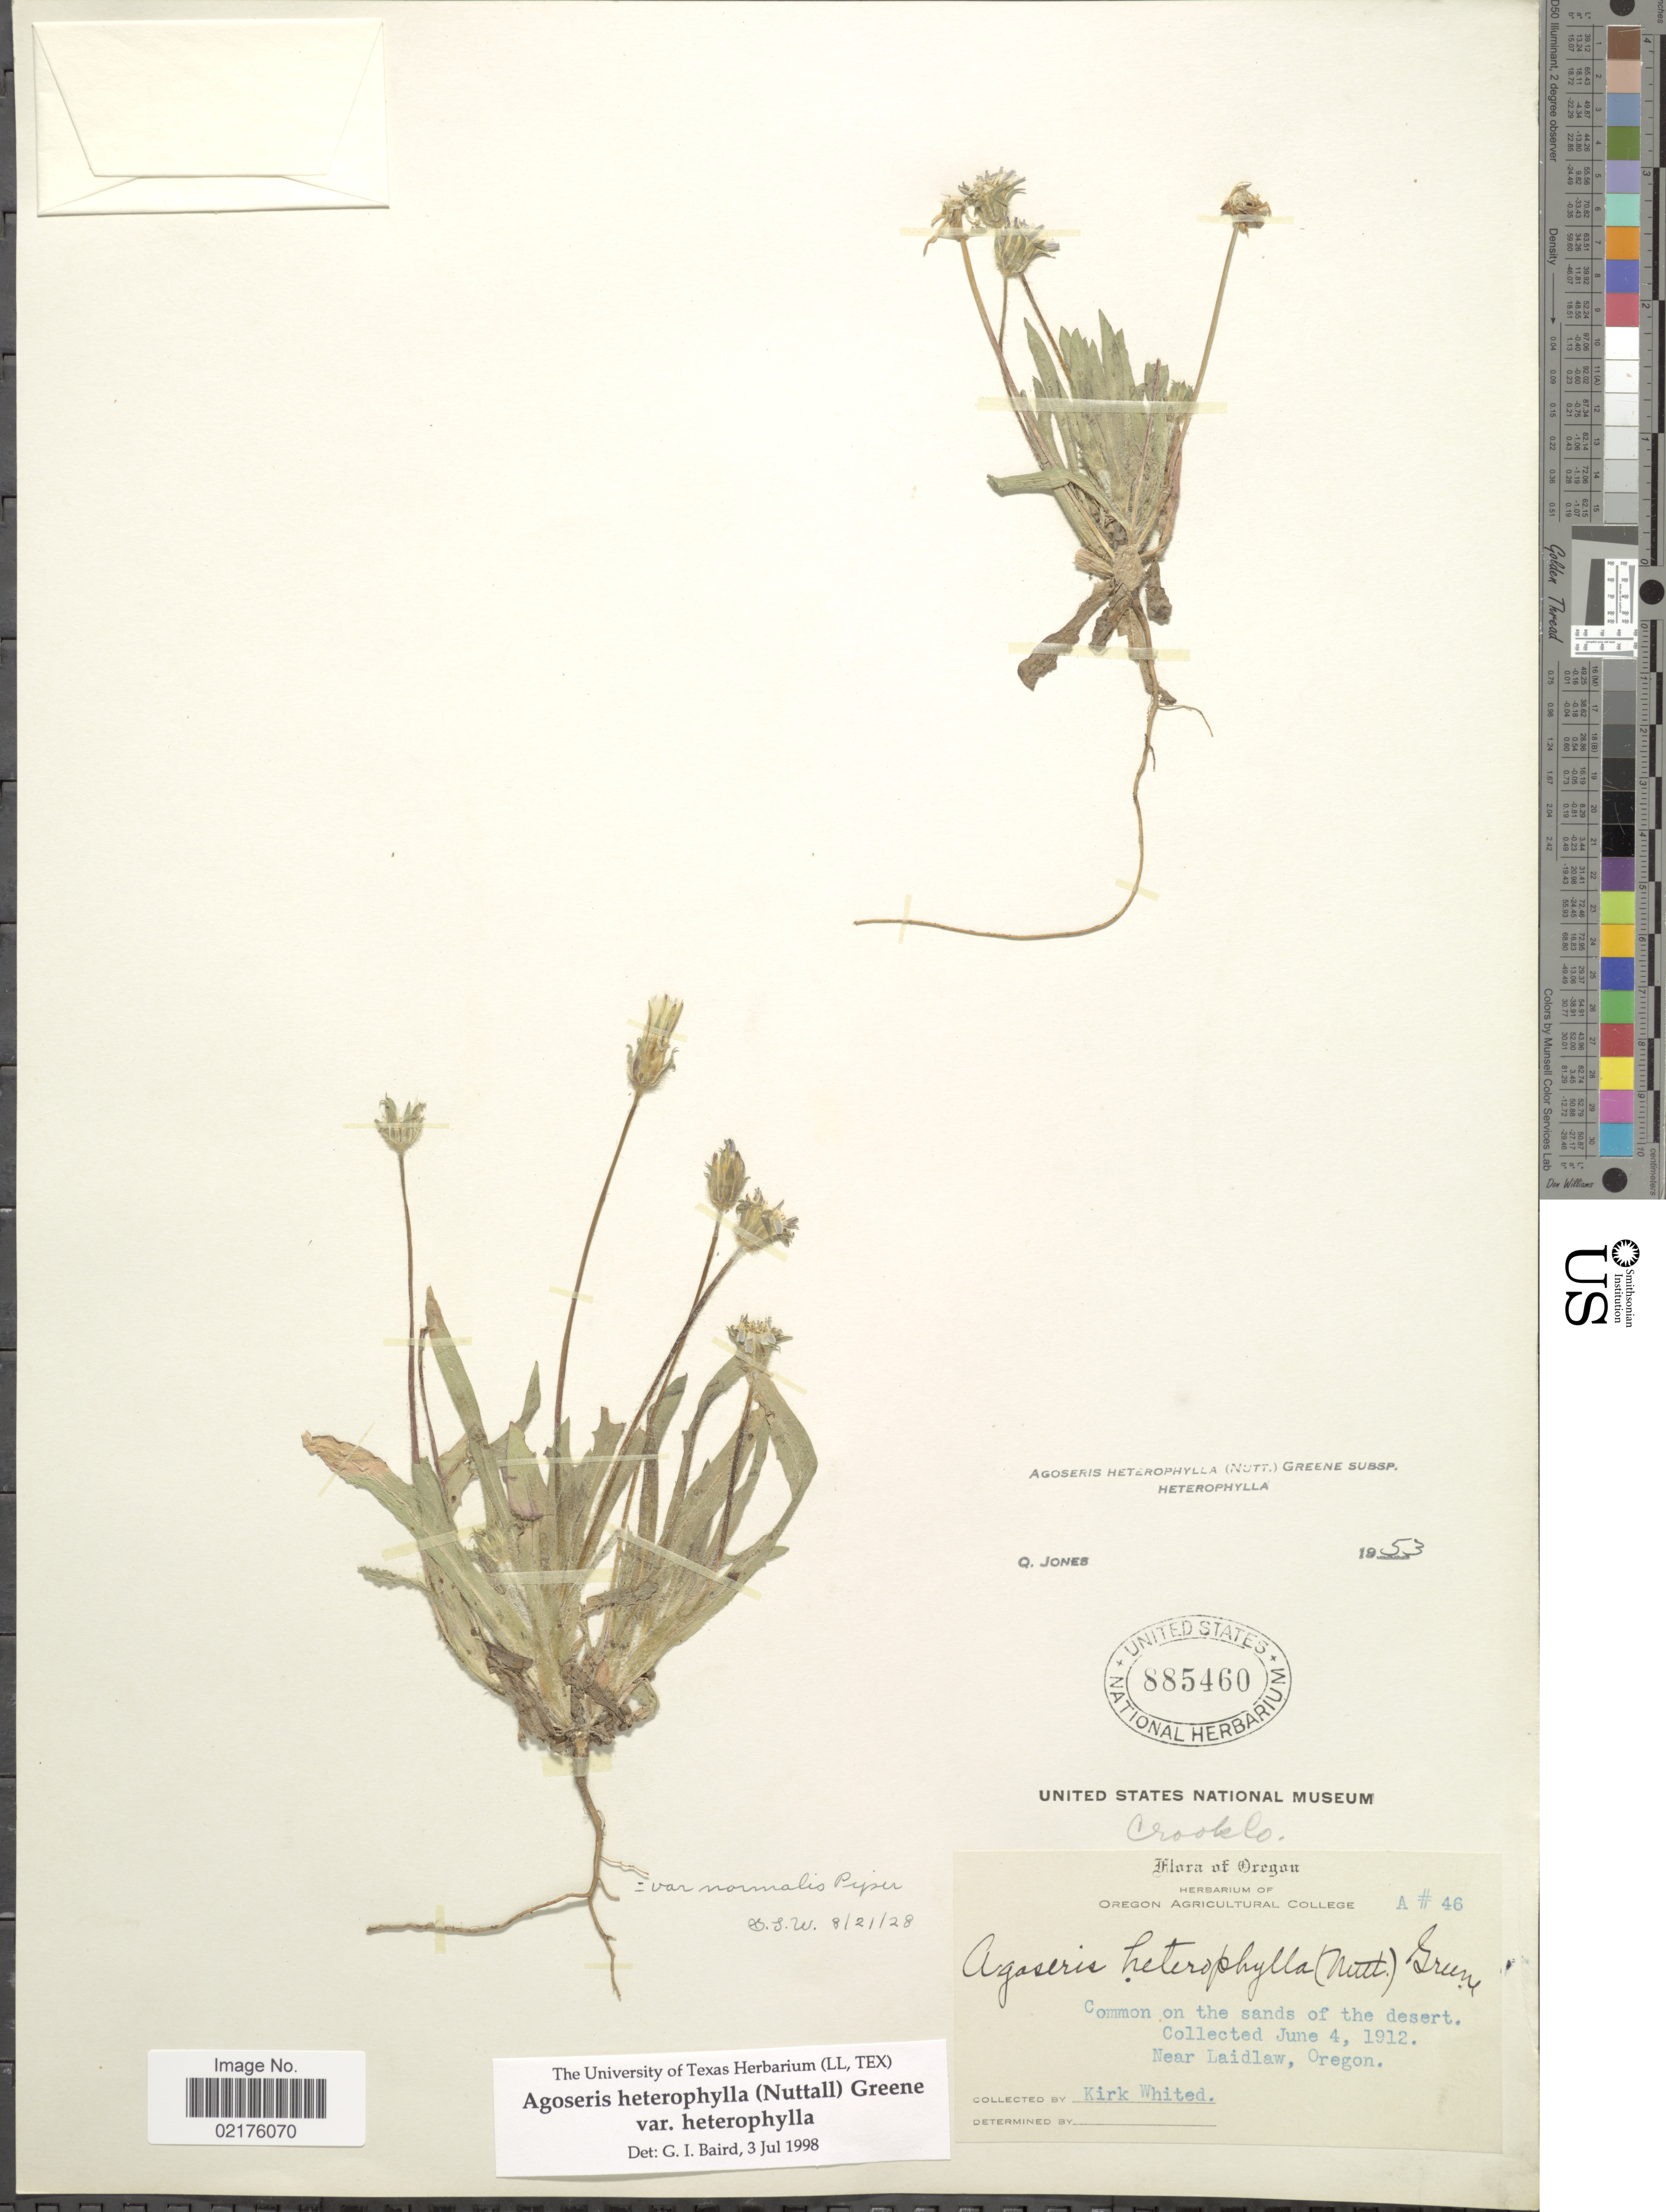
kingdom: Plantae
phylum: Tracheophyta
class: Magnoliopsida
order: Asterales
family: Asteraceae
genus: Agoseris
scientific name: Agoseris heterophylla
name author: (Nutt.) Greene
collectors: K. Whited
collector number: A 46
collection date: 1912-06-05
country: United States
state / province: Oregon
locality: Common on the sands of the desert, Near Laidlaw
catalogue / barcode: US 885460